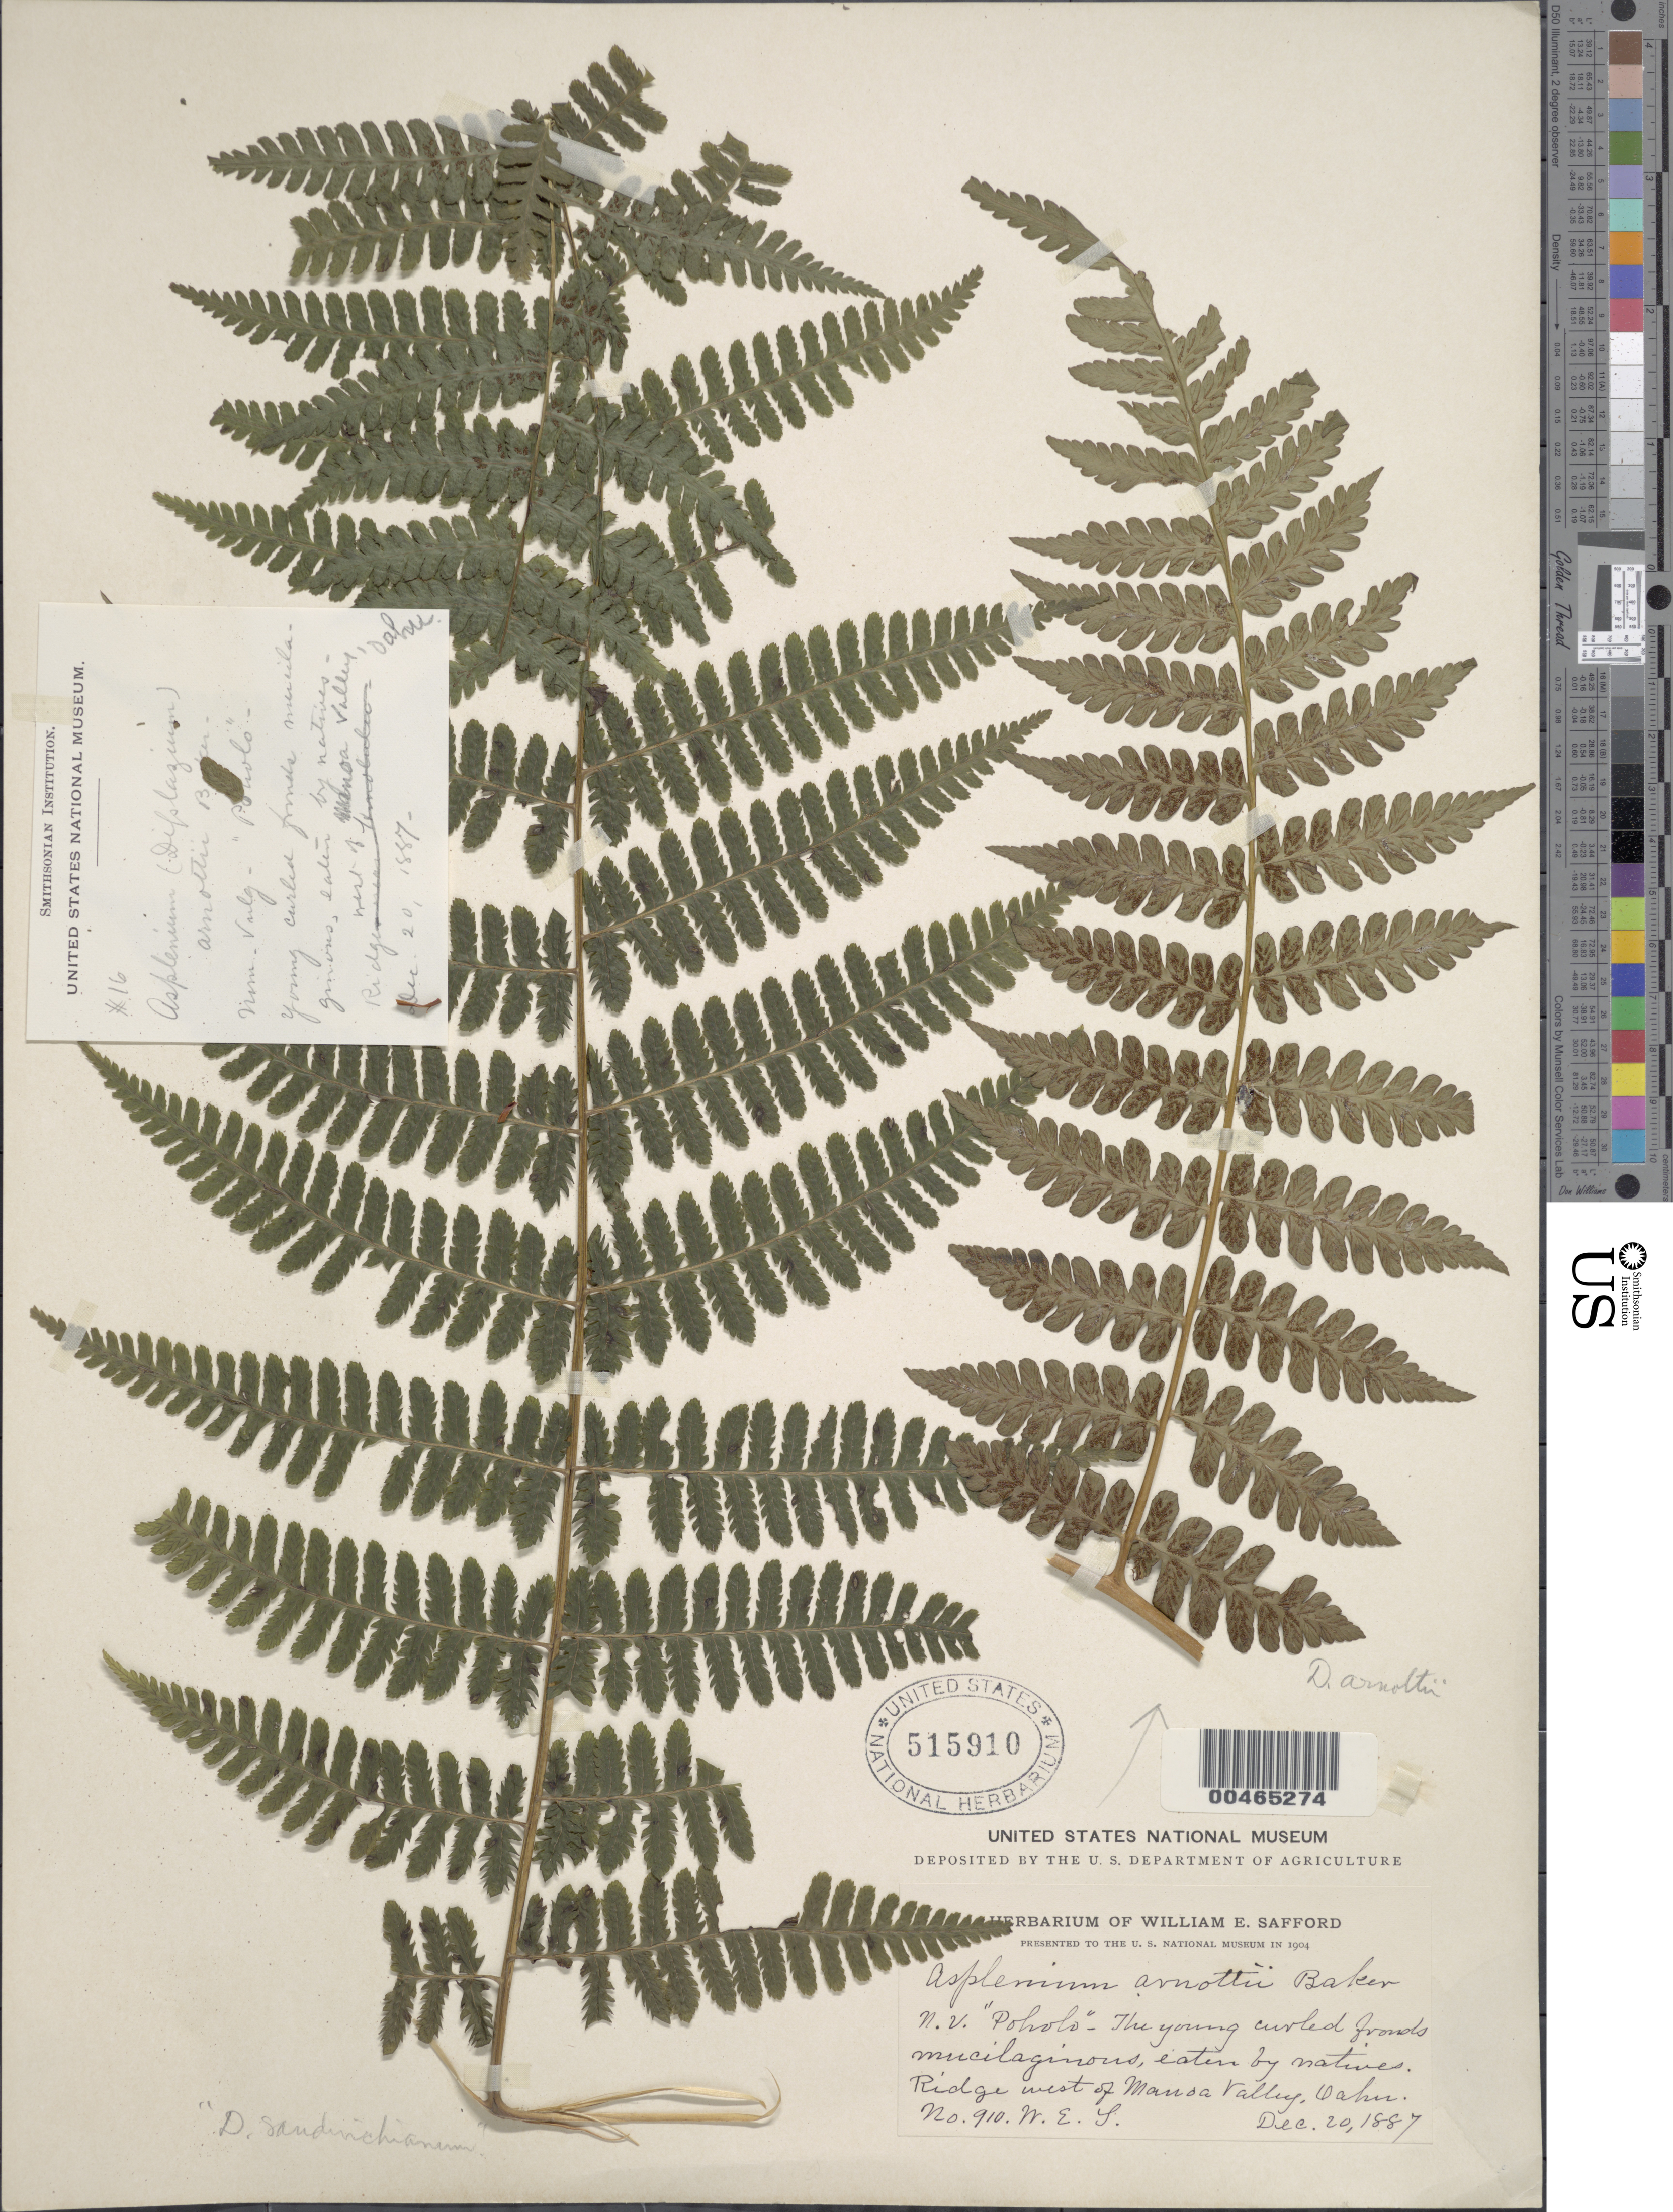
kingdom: Plantae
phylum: Tracheophyta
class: Polypodiopsida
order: Polypodiales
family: Athyriaceae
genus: Diplazium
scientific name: Diplazium arnottii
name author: Brack.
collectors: W. E. Safford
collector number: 910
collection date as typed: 20 Dec 1887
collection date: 1887-12-20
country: United States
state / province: Hawaii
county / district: Honolulu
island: Oahu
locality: Nuu Valley-Poholo, ridge W of Manoa Valley, Oahu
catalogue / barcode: US 515910